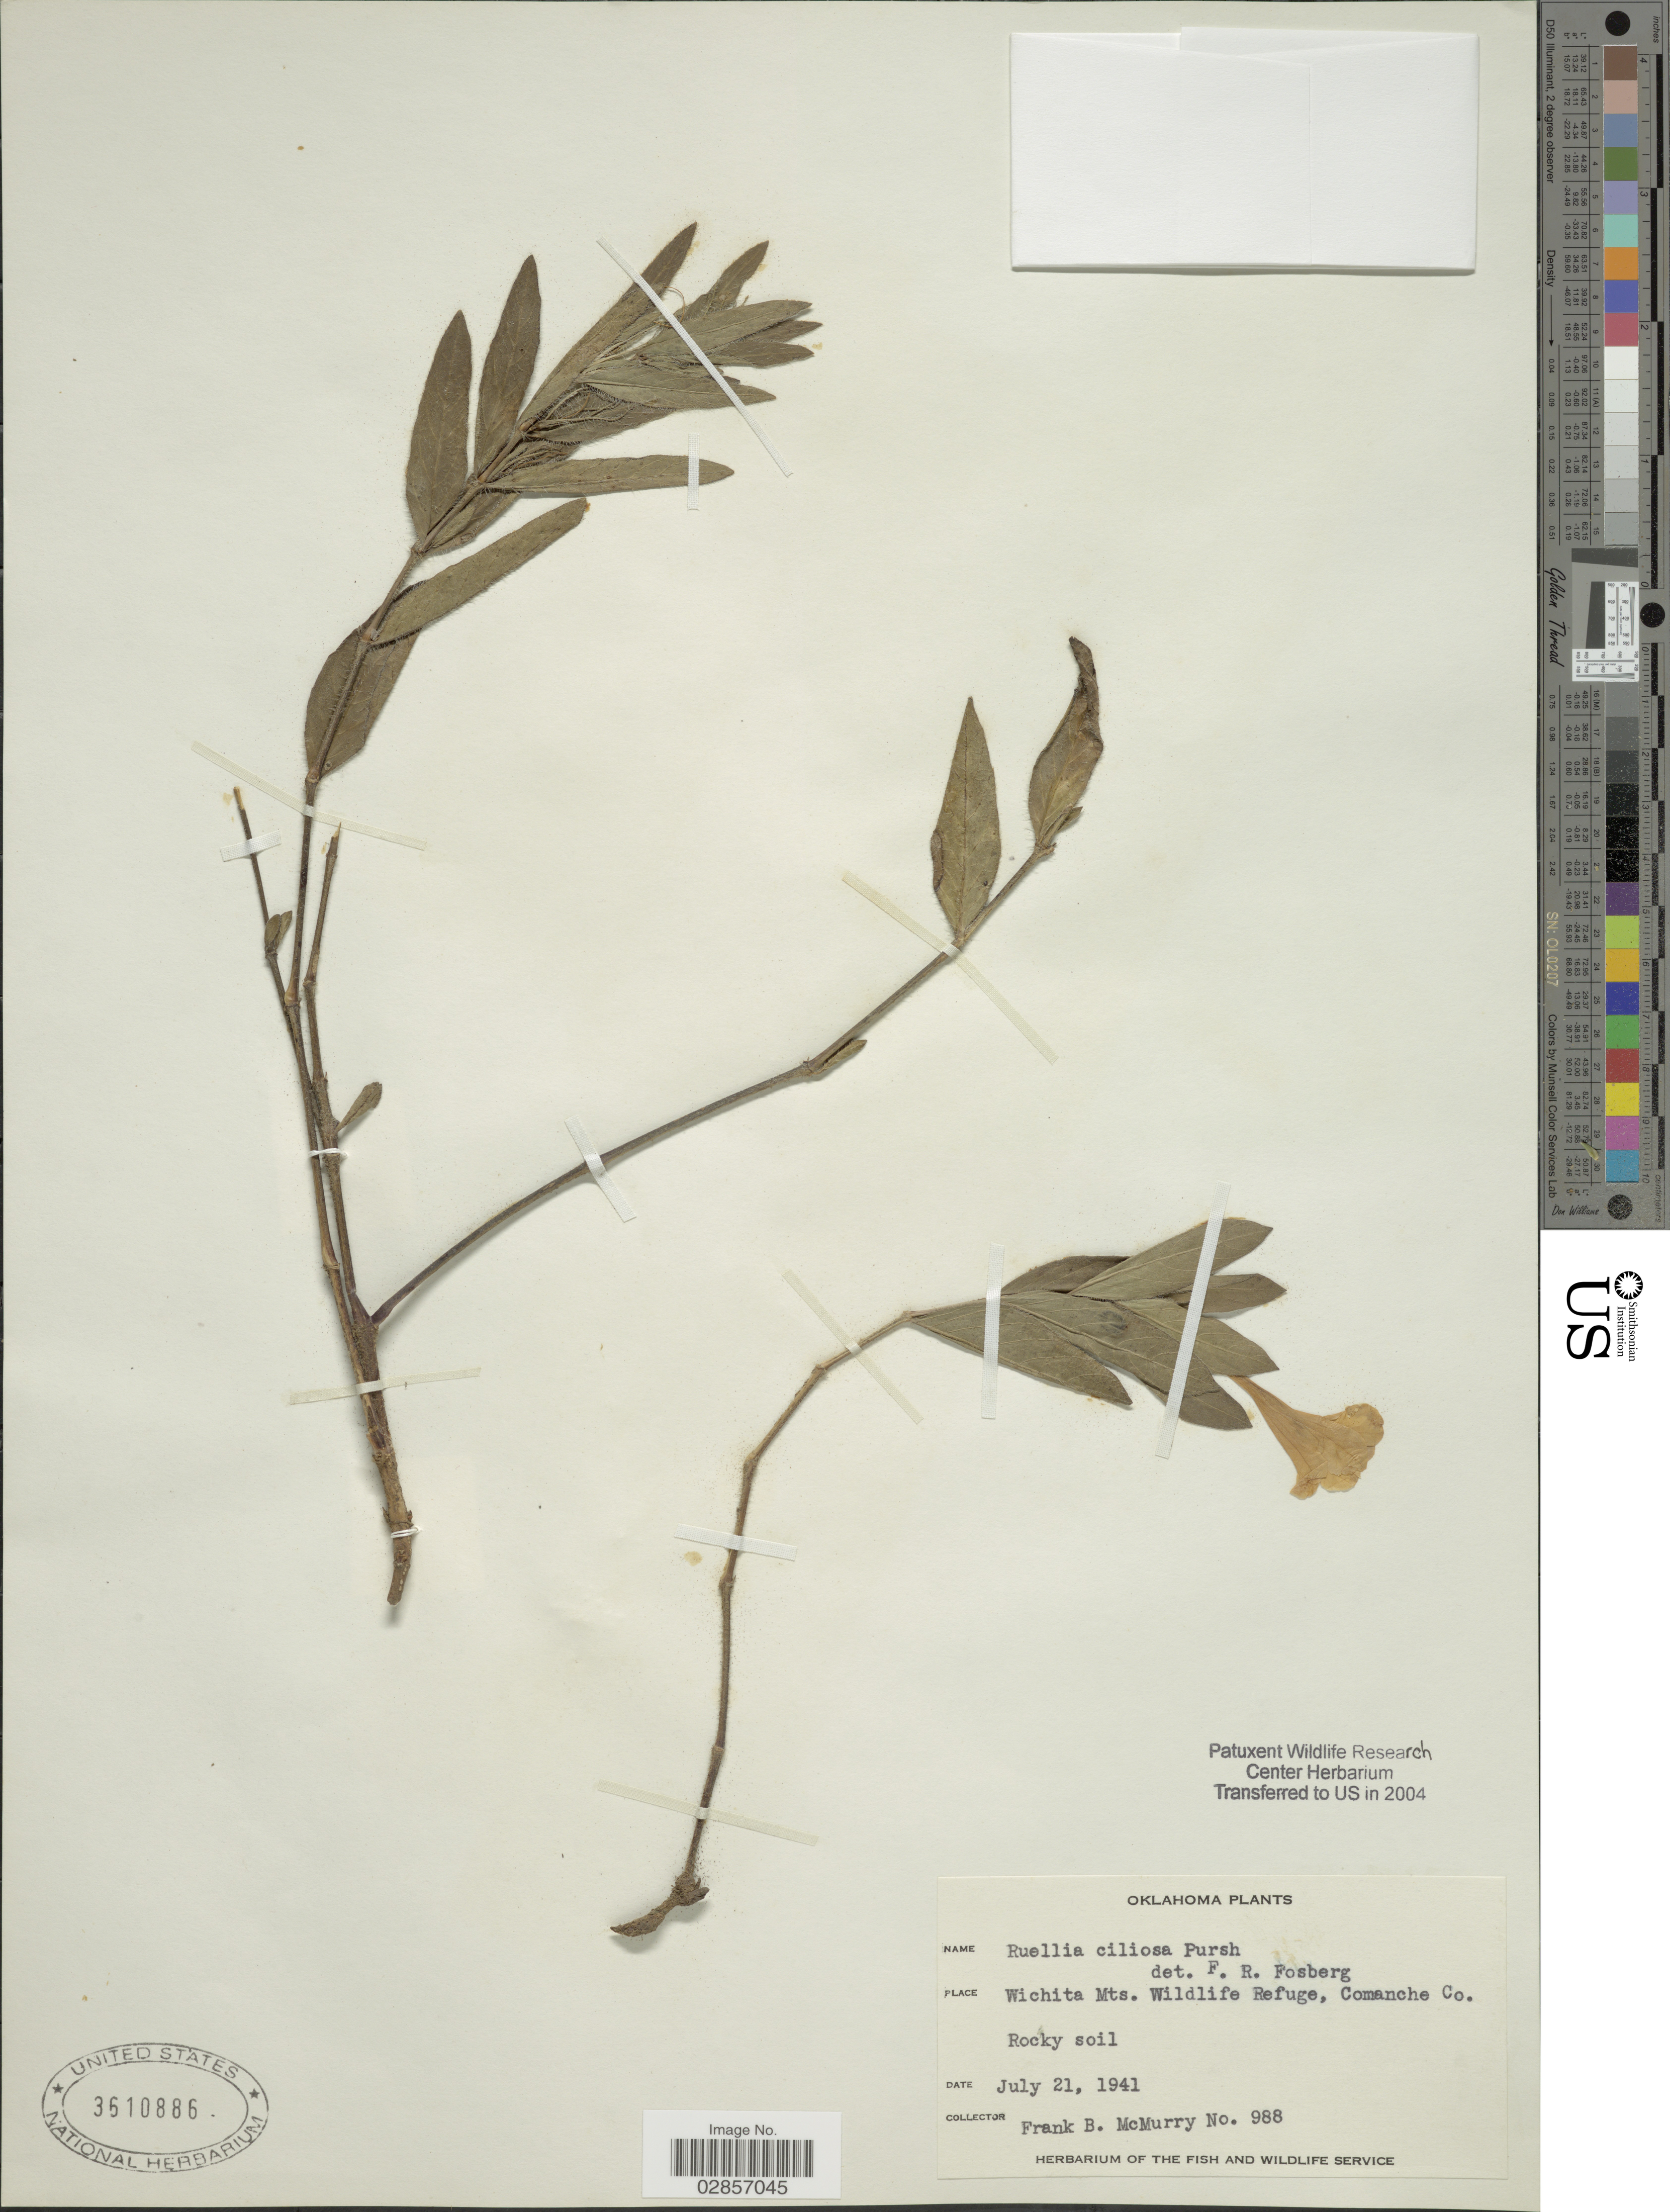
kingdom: Plantae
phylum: Tracheophyta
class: Magnoliopsida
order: Lamiales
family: Acanthaceae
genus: Ruellia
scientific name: Ruellia ciliosa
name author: Pursh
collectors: F. B. McMurry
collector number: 988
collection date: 1941-07-21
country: United States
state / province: Oklahoma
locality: Wichita Mts. Wildlife Refuge, Comanche Co.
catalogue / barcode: US 3610886